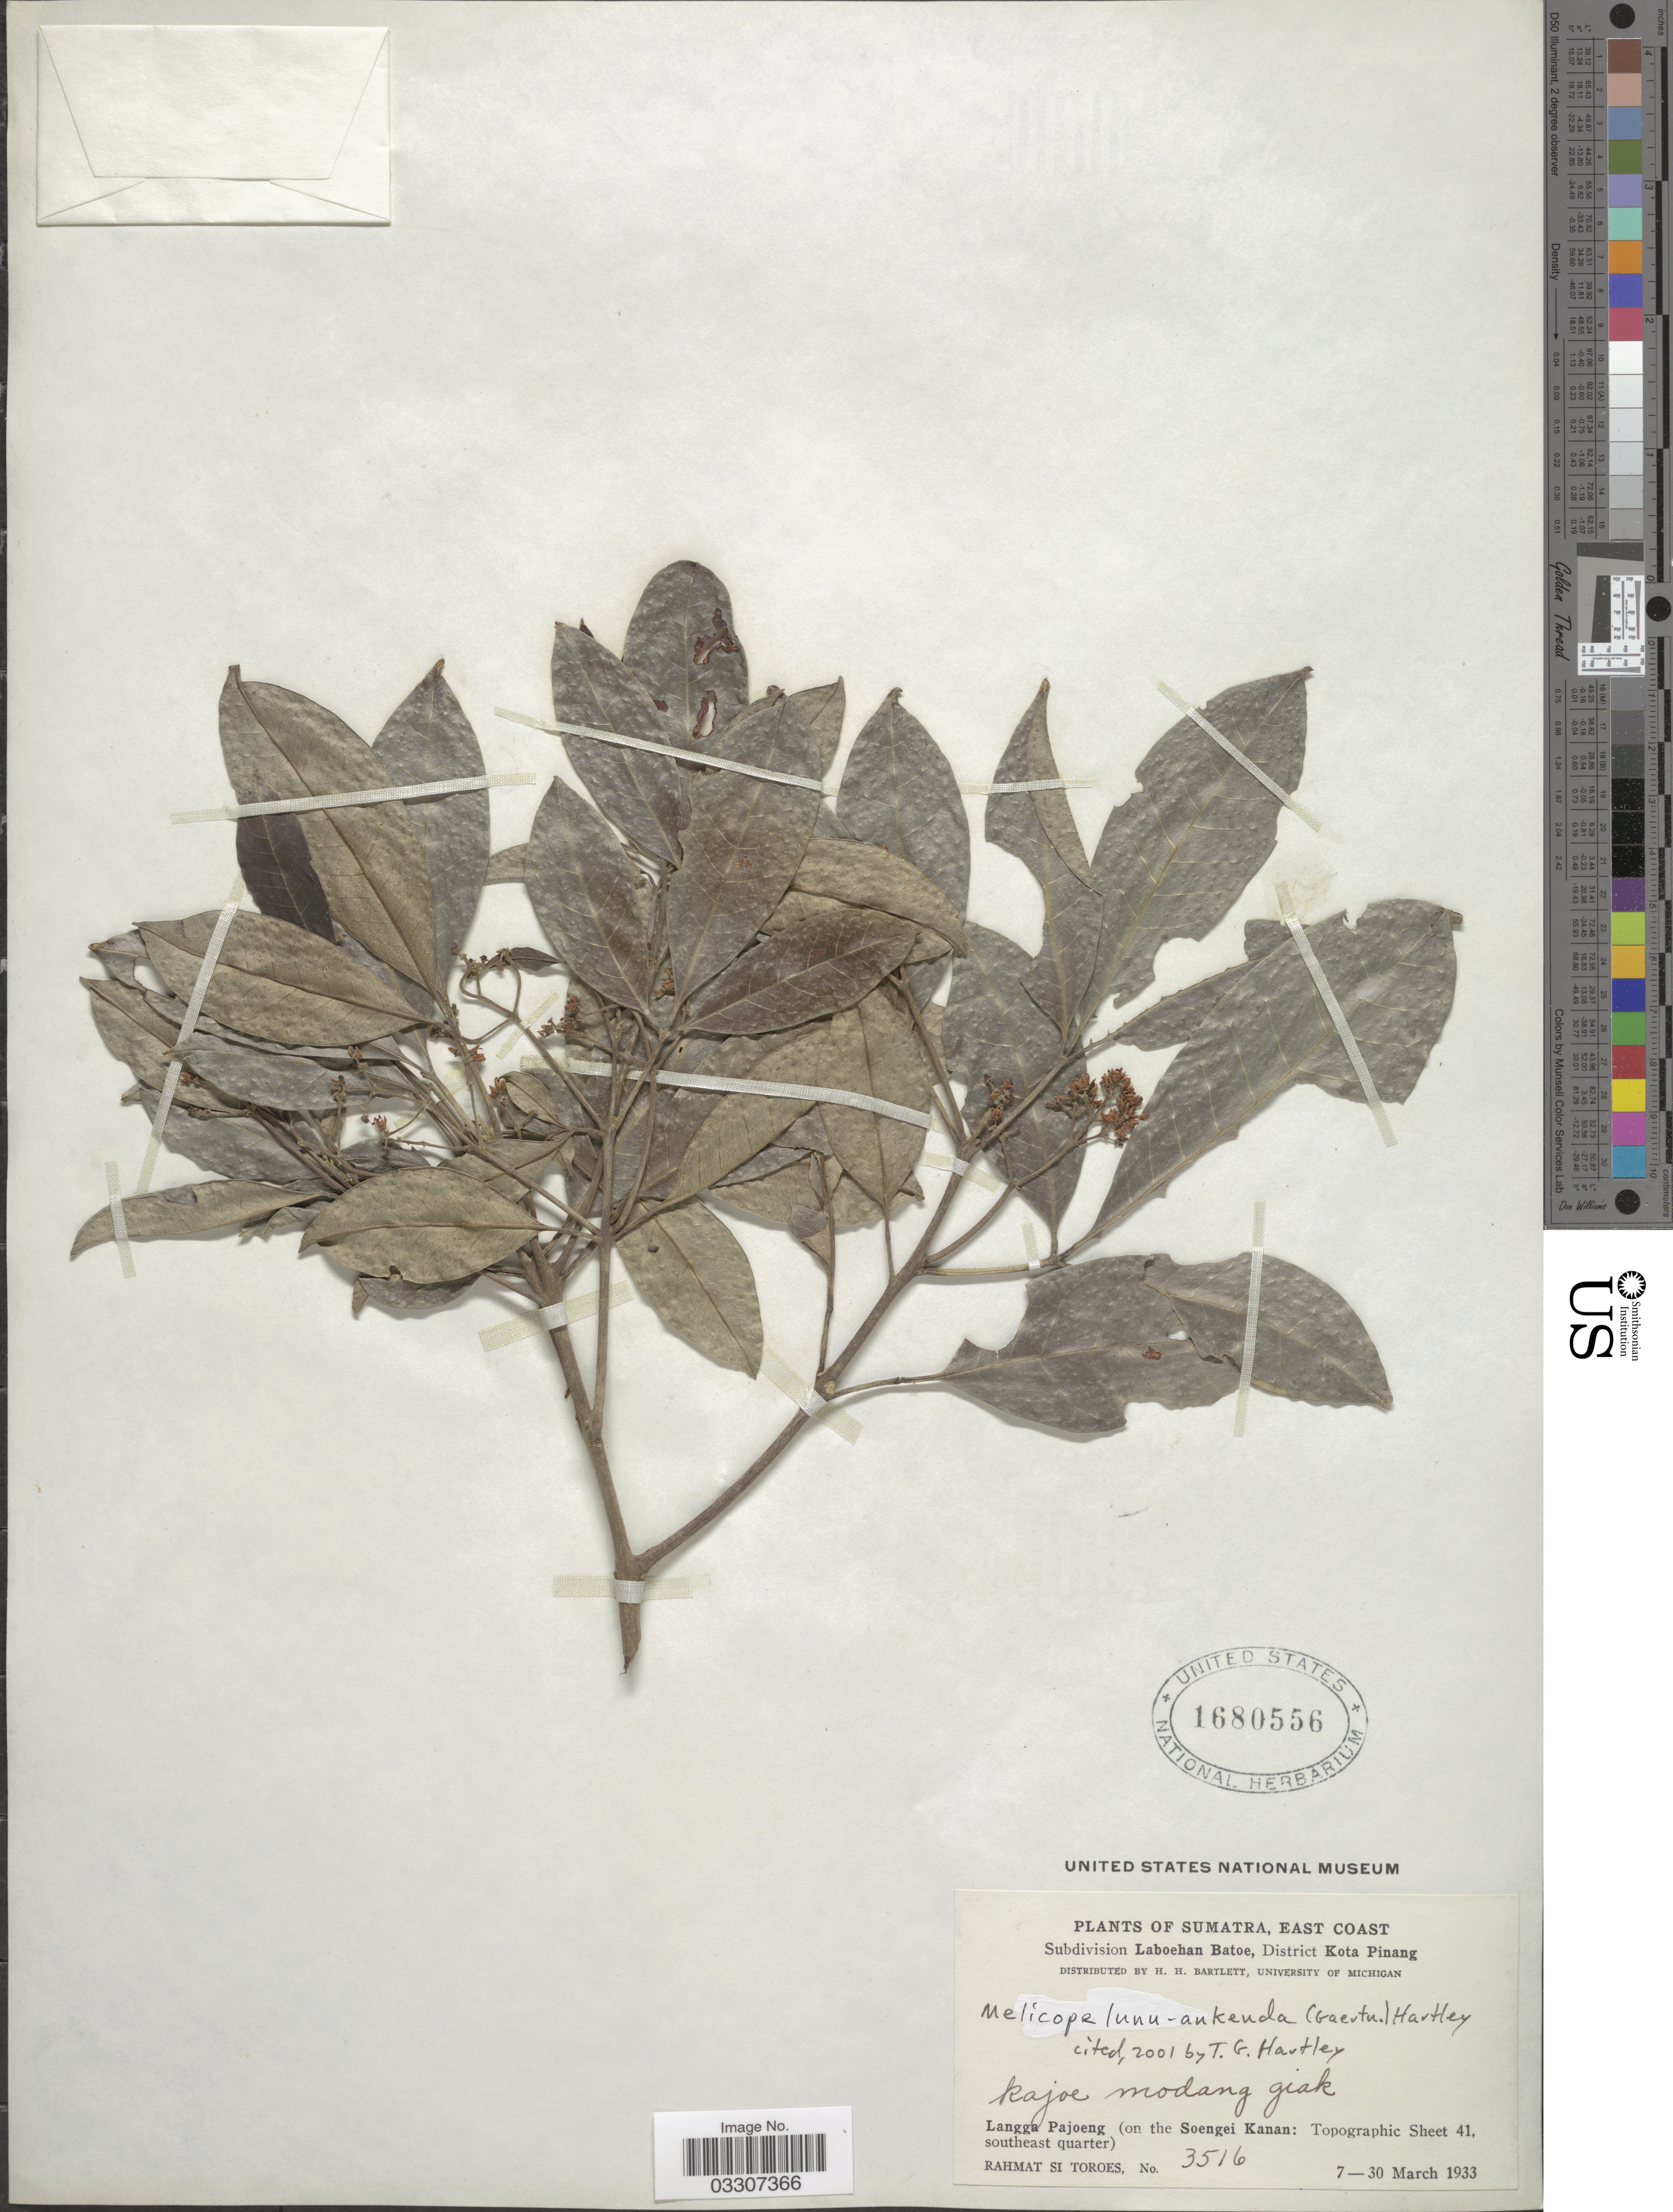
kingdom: Plantae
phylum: Tracheophyta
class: Magnoliopsida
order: Sapindales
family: Rutaceae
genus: Melicope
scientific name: Melicope lunu-ankenda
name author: (Gaertn.) T.G. Hartley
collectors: Rahmat Si Boeea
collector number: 3516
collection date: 1933-03-07/1933-03-30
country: Indonesia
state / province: Sumatra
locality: East Coast. Subdivision Laboehan Batoe, District Kota Pinang. Langga Pajoeng (on the Soengei Kanan: Topographic Sheet 41, southeast quarter).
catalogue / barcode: US 1680556